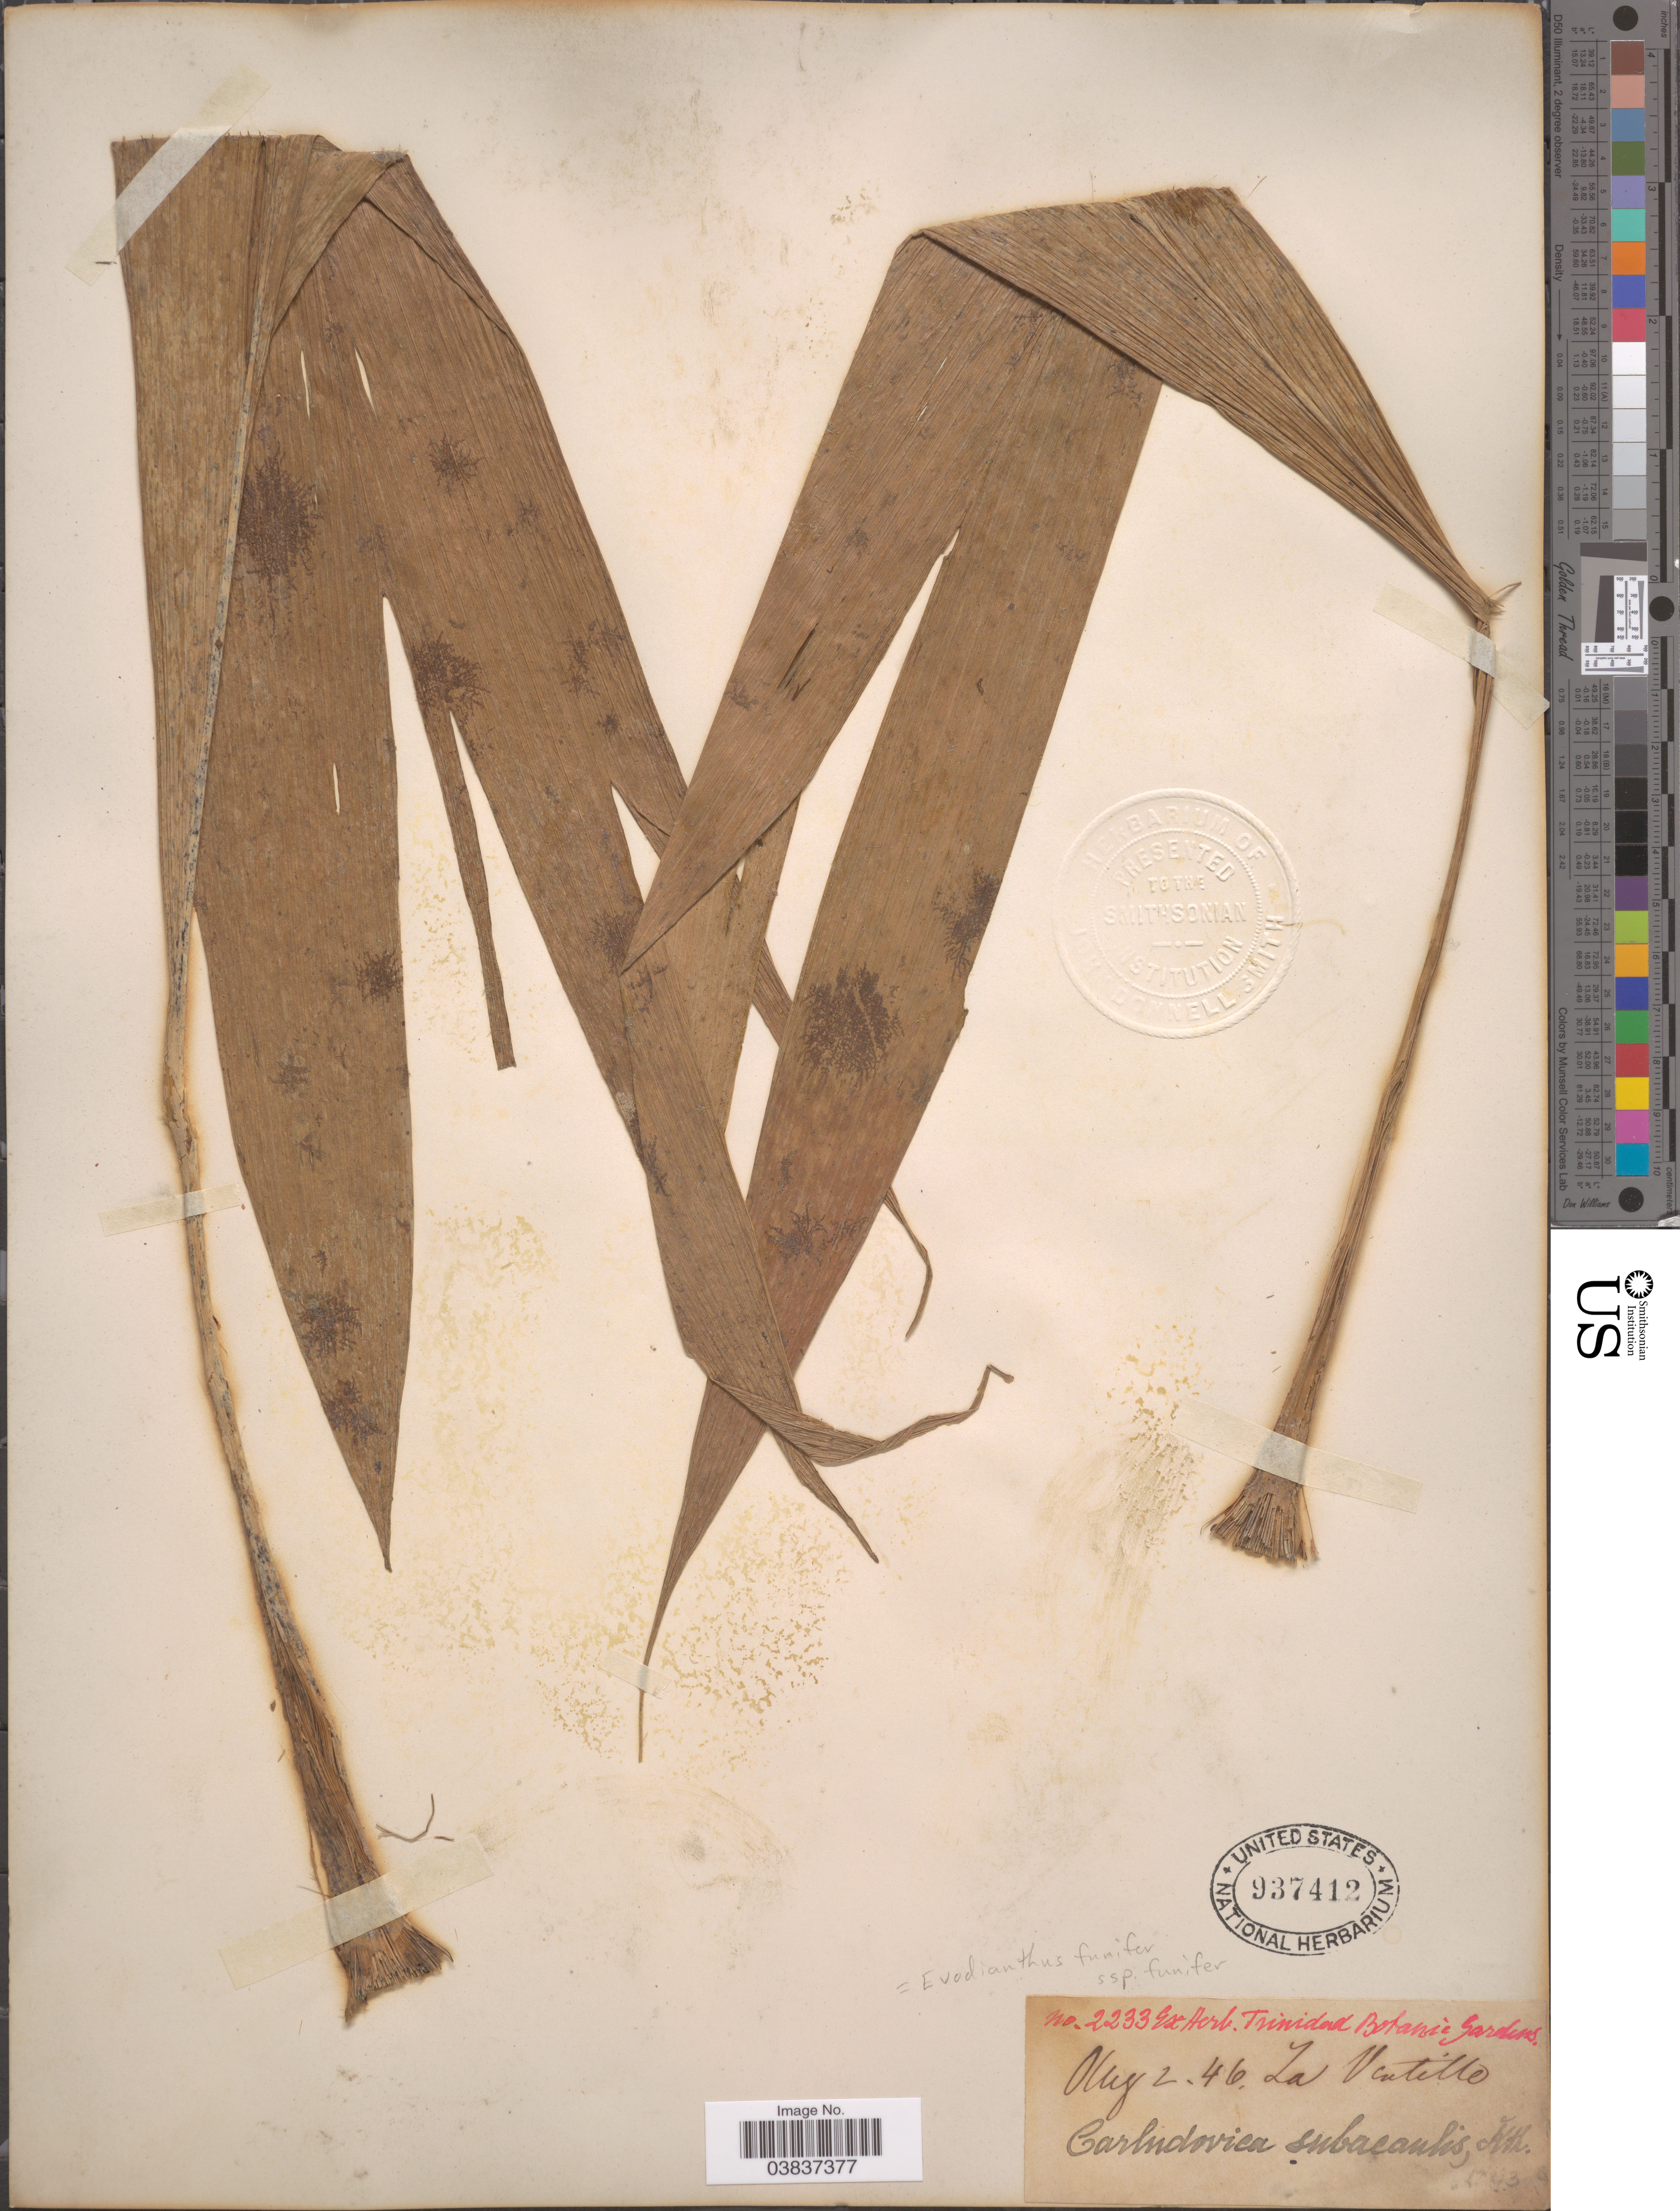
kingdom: Plantae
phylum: Tracheophyta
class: Liliopsida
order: Pandanales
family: Cyclanthaceae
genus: Evodianthus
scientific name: Evodianthus funifer subsp. funifer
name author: (Poit.) Lindm.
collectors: ex herb. Bot. Gard. Trinidad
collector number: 2233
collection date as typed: Transcribed d/m/y: 2/8/46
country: Trinidad and Tobago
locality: Trinidad. La Ventille.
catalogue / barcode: US 937412